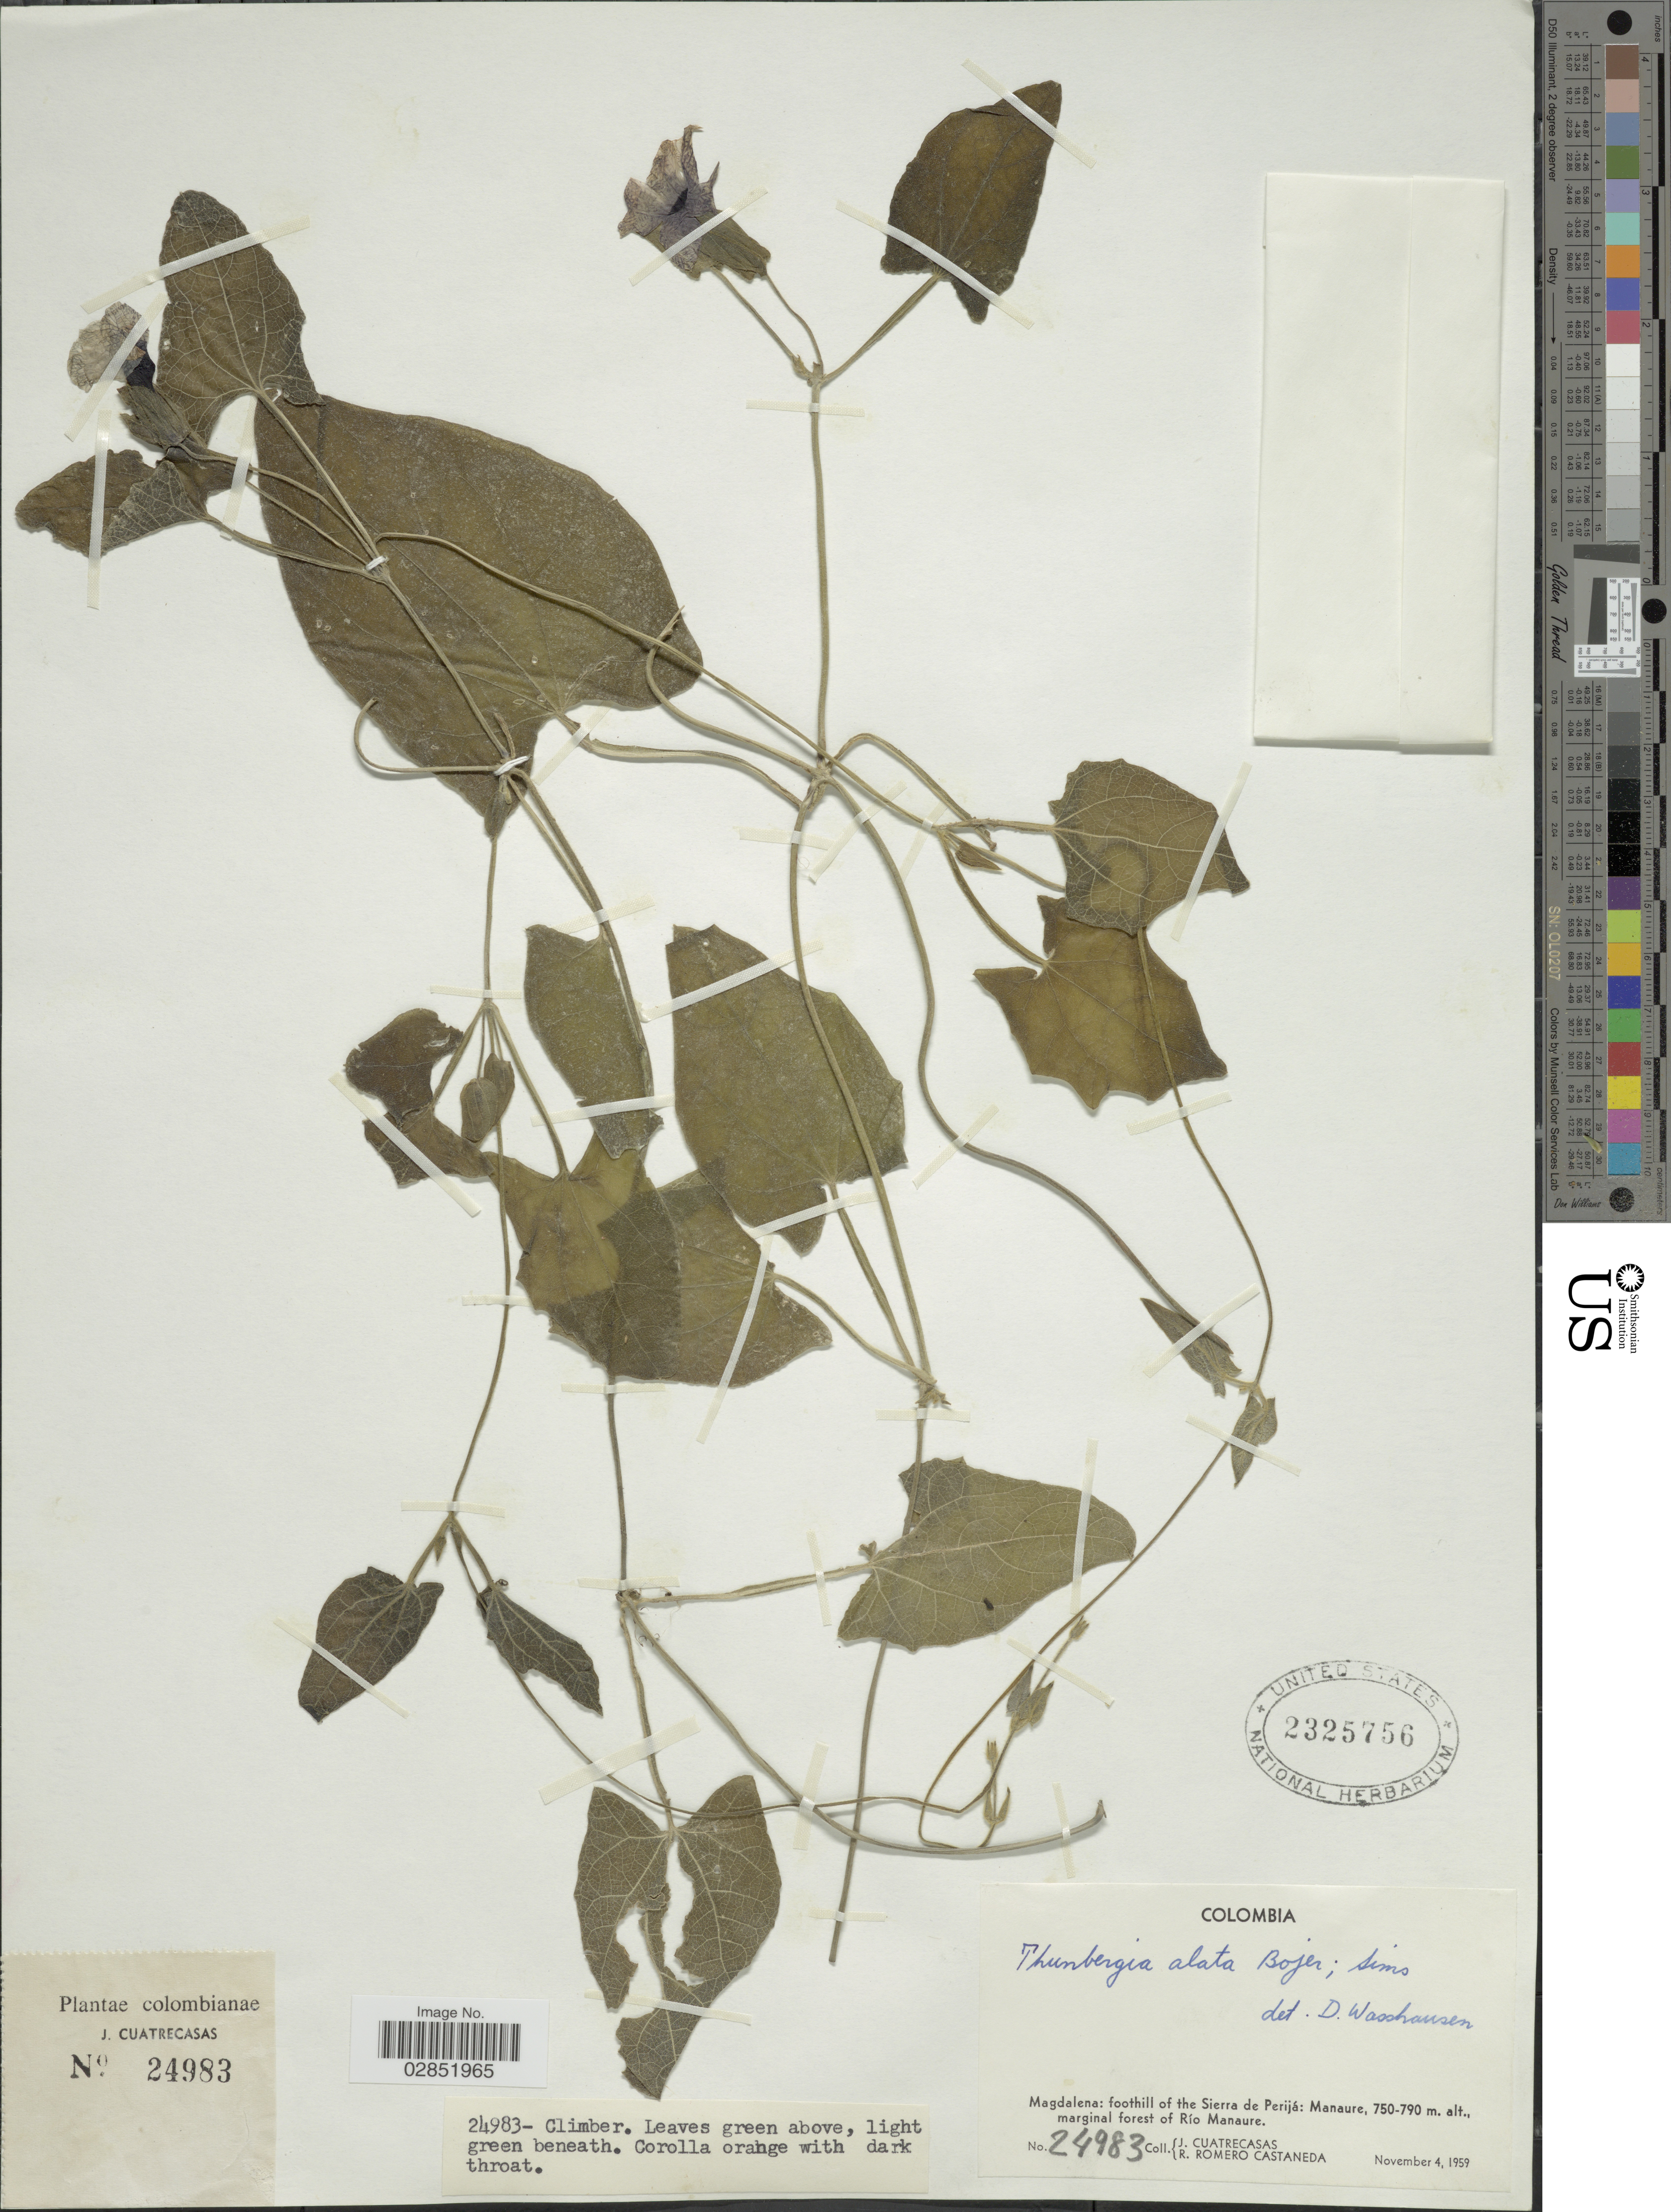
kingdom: Plantae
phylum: Tracheophyta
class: Magnoliopsida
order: Lamiales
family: Acanthaceae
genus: Thunbergia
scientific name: Thunbergia alata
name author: Bojer ex Sims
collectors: J. Cuatrecasas & R. Romero Castañeda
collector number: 24983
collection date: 1959-11-04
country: Colombia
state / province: Magdalena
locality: Foothill of the Sierra de Perijá: Manaure, marginal forest of Río Manaure.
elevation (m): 750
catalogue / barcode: US 2325756